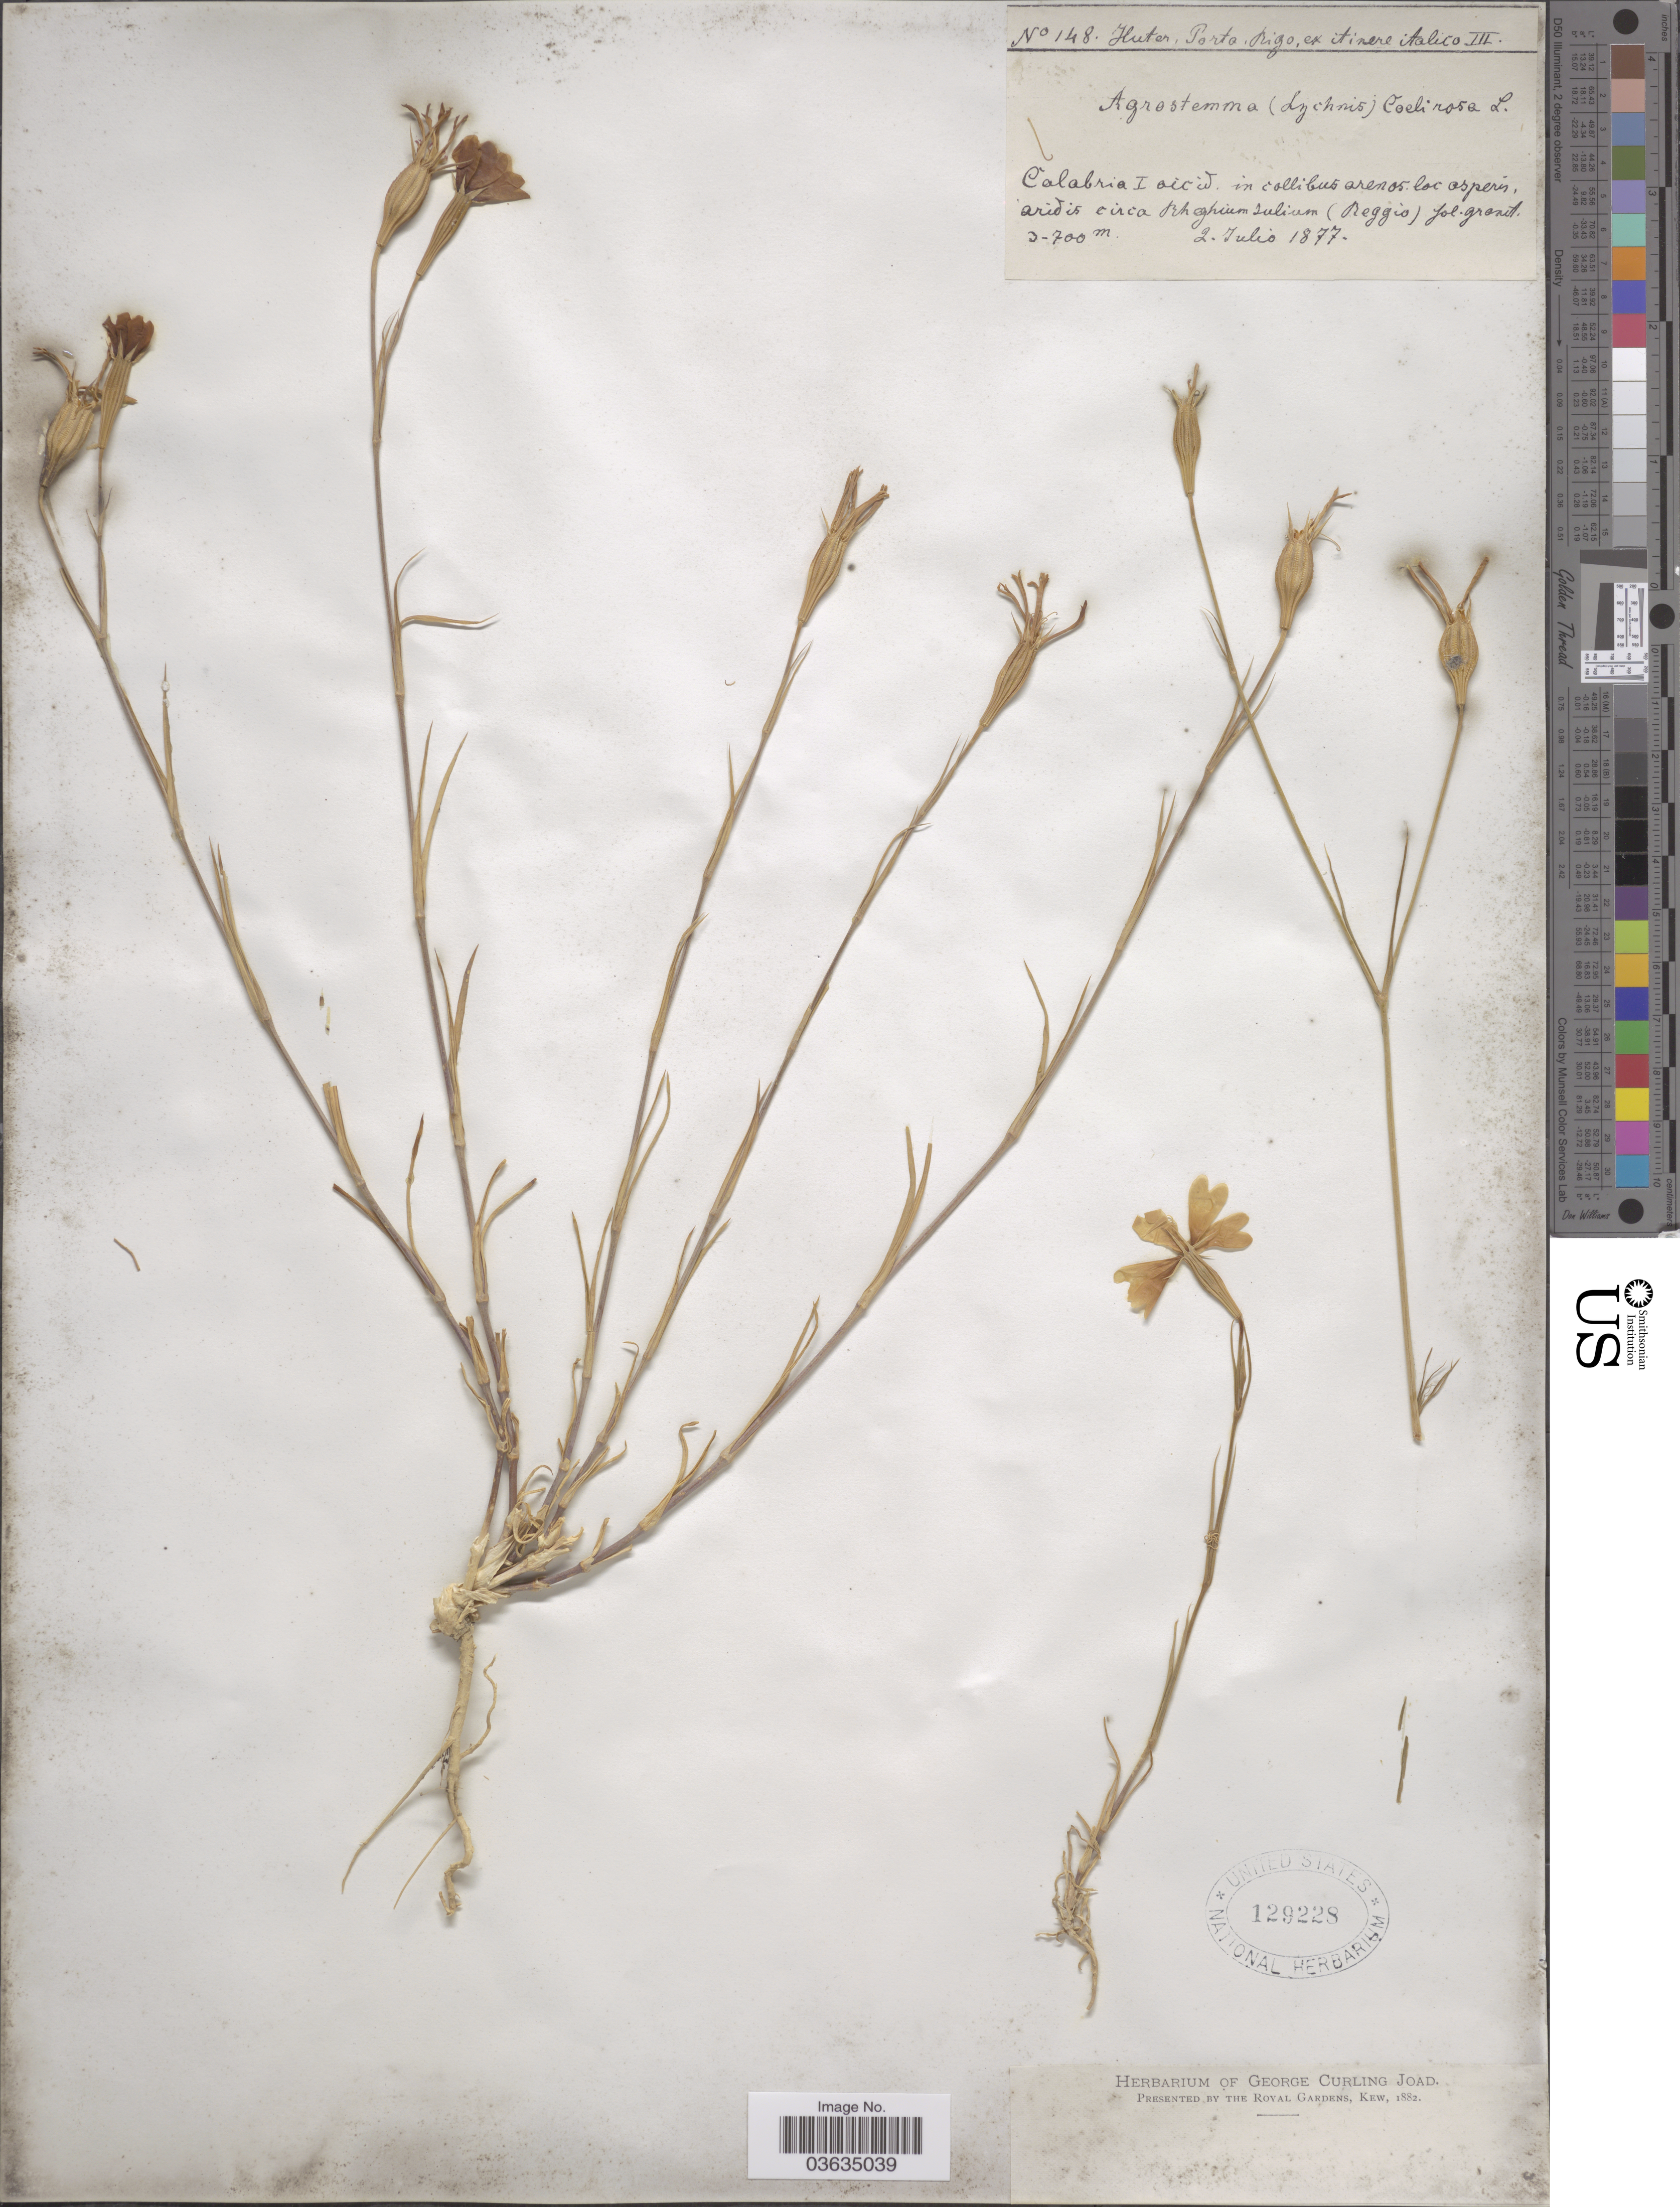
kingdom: Plantae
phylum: Tracheophyta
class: Magnoliopsida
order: Caryophyllales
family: Caryophyllaceae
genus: Eudianthe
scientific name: Eudianthe coeli-rosa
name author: (L.) Fenzl ex Endl.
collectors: -. Huter, -- Porta & -- Rigo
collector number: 148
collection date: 1877-07-02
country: Italy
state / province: Calabria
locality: Calabria I occid. in collibus arenos. loc asperis, aridis circa Rhæghium sulium (Reggio) jol. granit.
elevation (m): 300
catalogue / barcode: US 129228